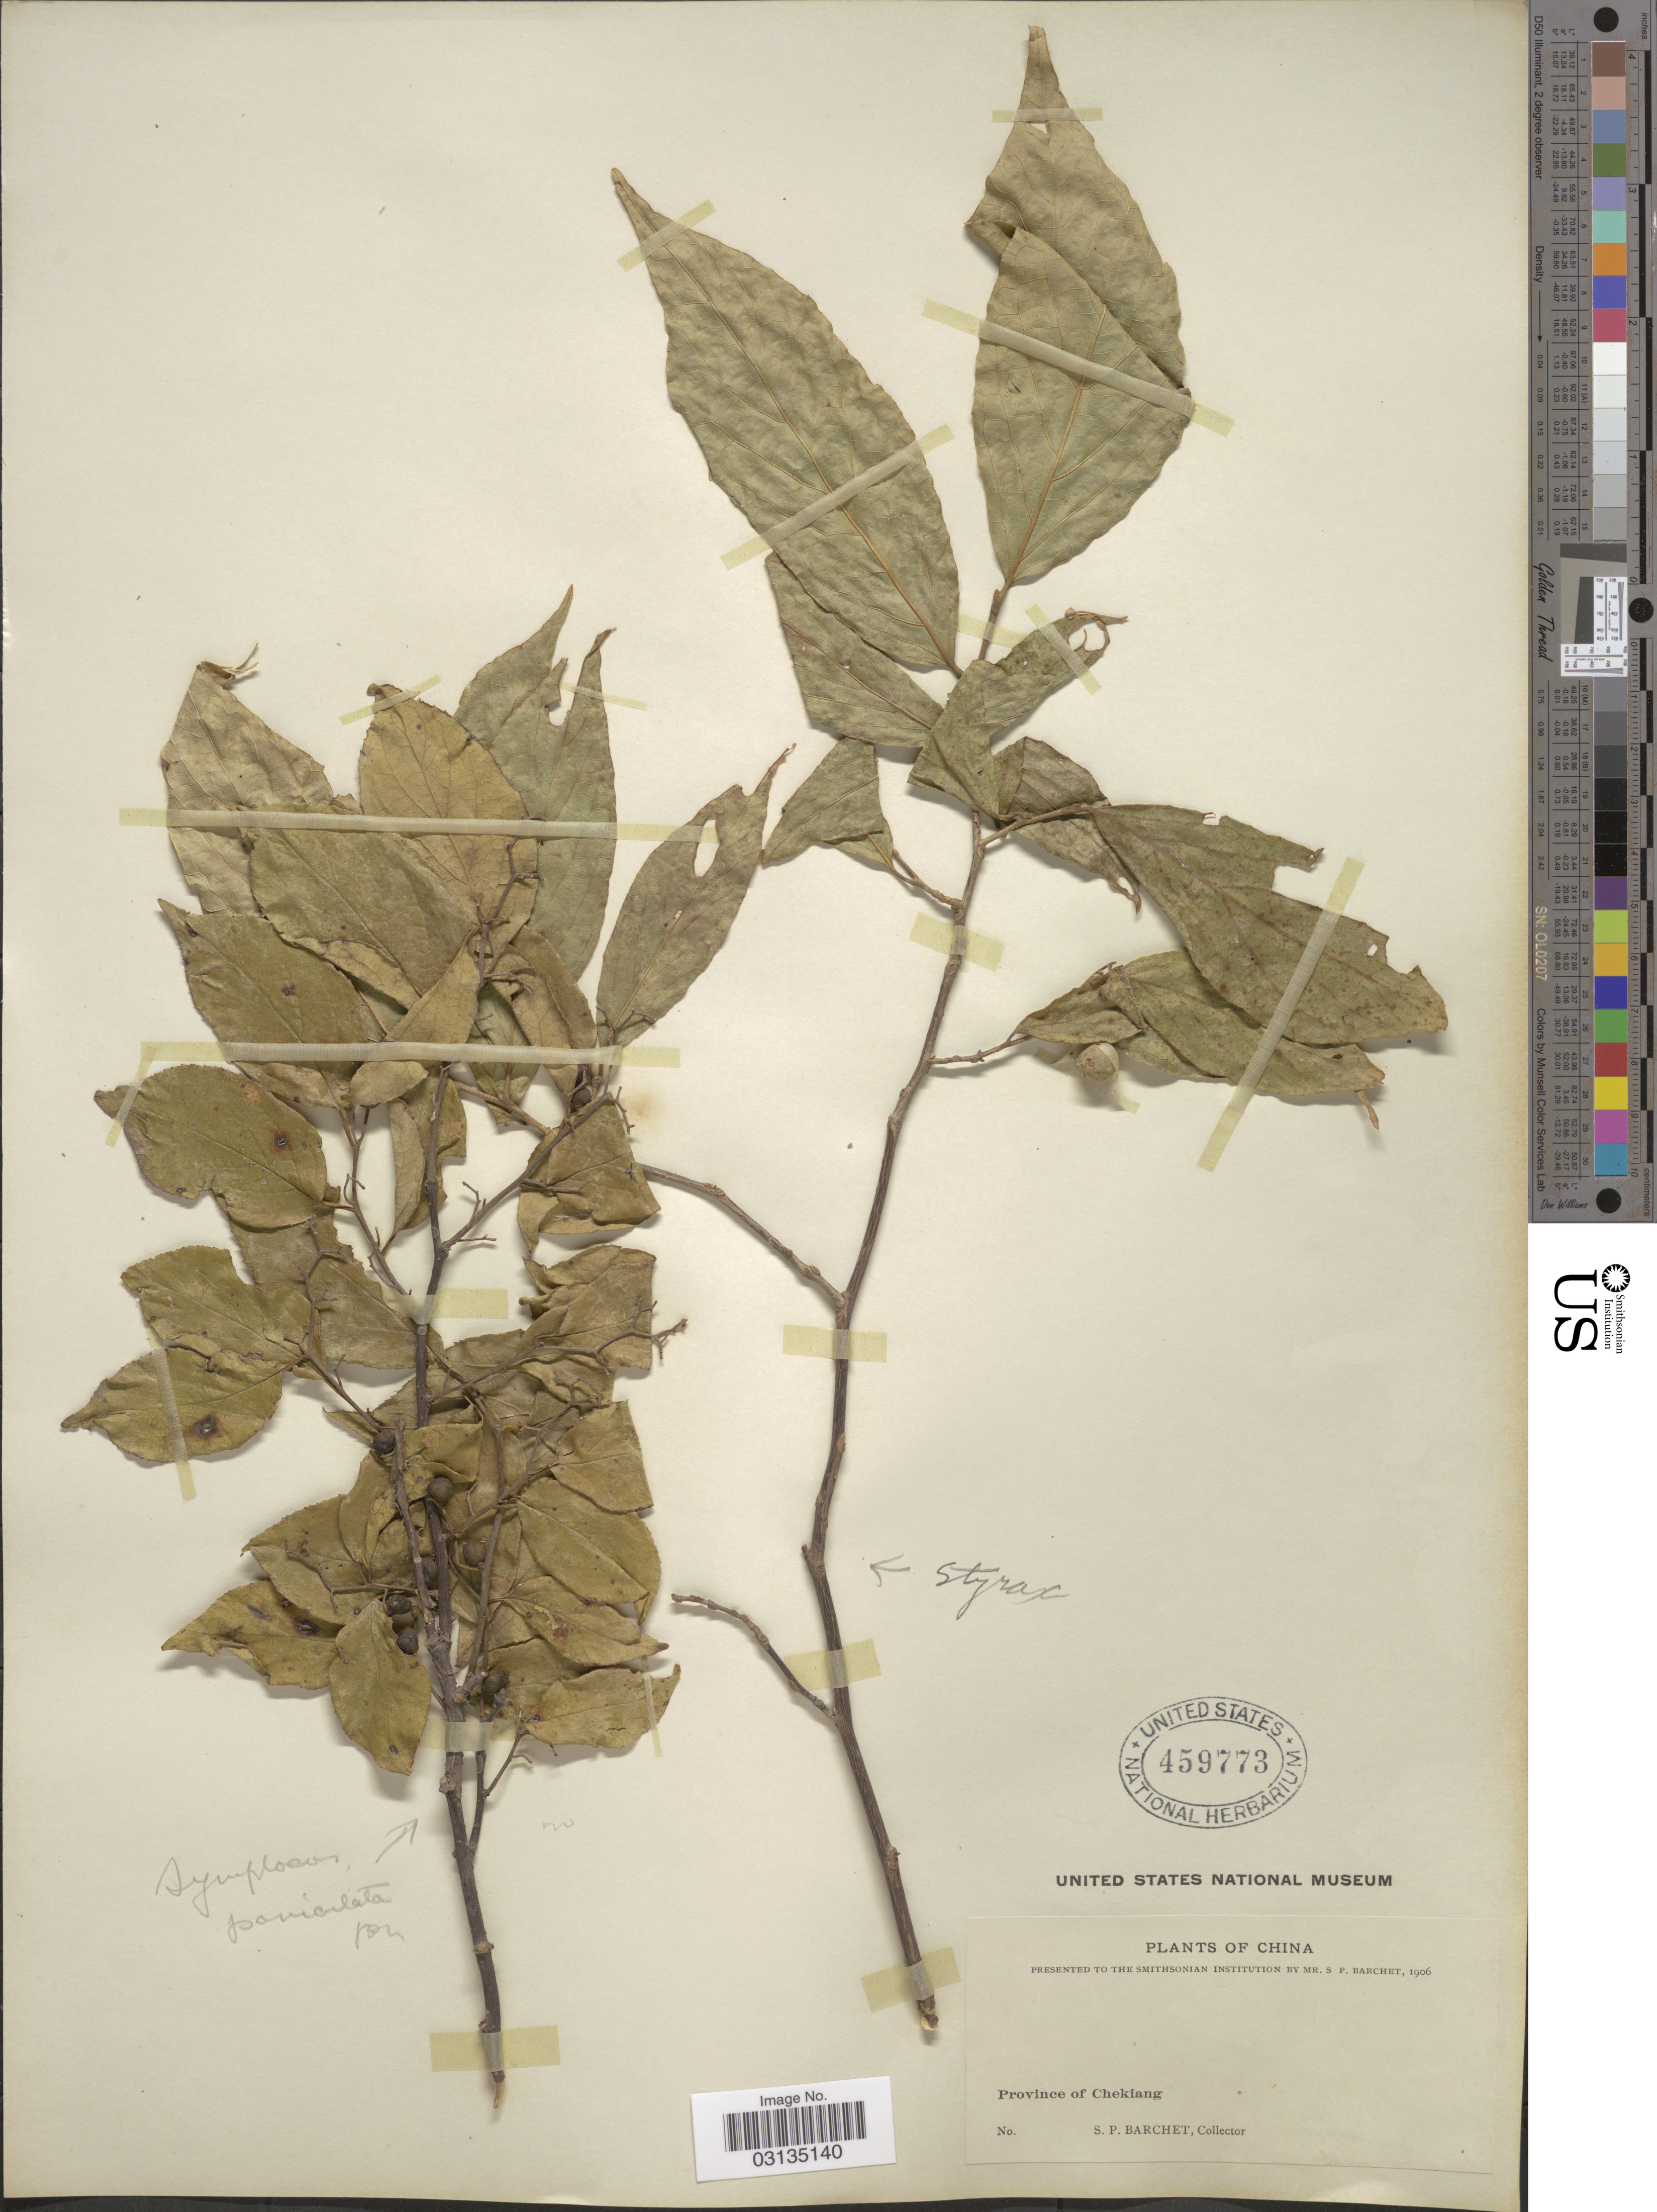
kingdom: Plantae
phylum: Tracheophyta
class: Magnoliopsida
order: Ericales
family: Styracaceae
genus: Styrax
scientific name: Styrax sp.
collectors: S. P. Barchet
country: China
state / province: Zhejiang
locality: Province of Chekiang.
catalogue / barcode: US 459773